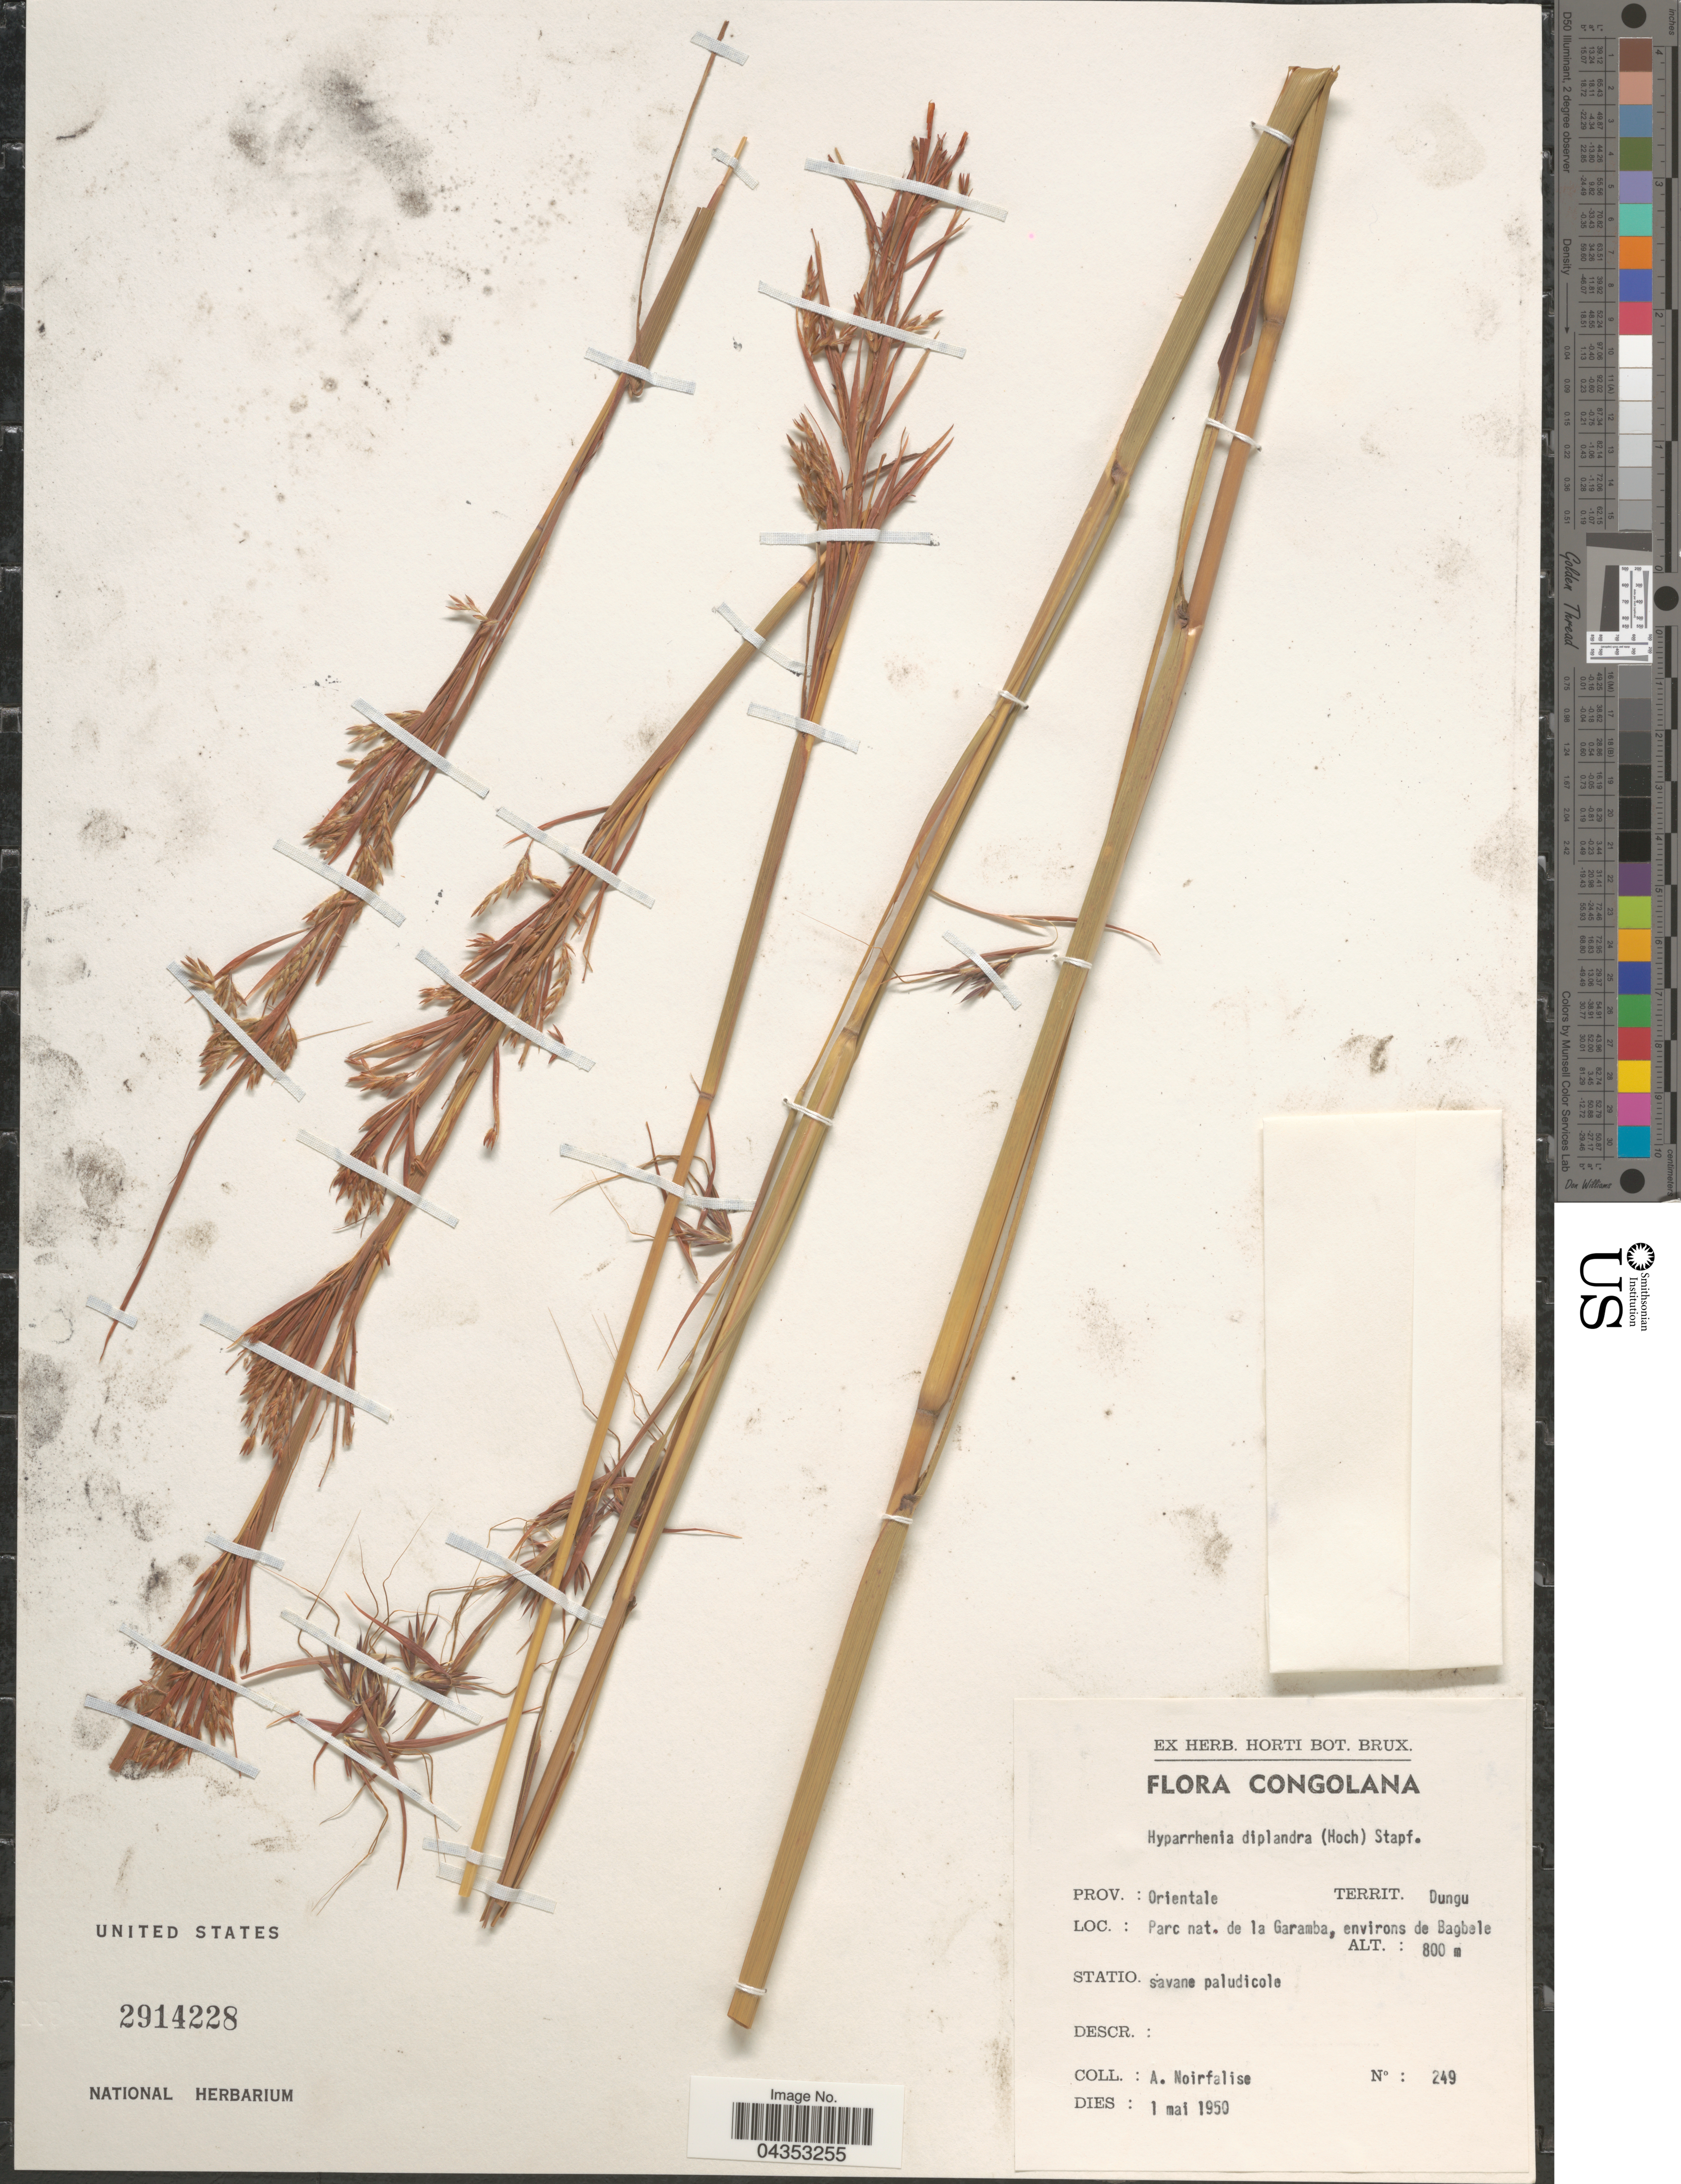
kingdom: Plantae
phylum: Tracheophyta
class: Liliopsida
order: Poales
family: Poaceae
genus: Hyparrhenia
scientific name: Hyparrhenia diplandra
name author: (Hack.) Stapf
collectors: A. Noirfalise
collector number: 249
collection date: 1950-05-01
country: Congo, Democratic Republic of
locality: Congolana. Territ. Dungu. Parc nat. de la Garamba, environs de Bagbele.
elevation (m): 800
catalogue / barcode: US 2914228